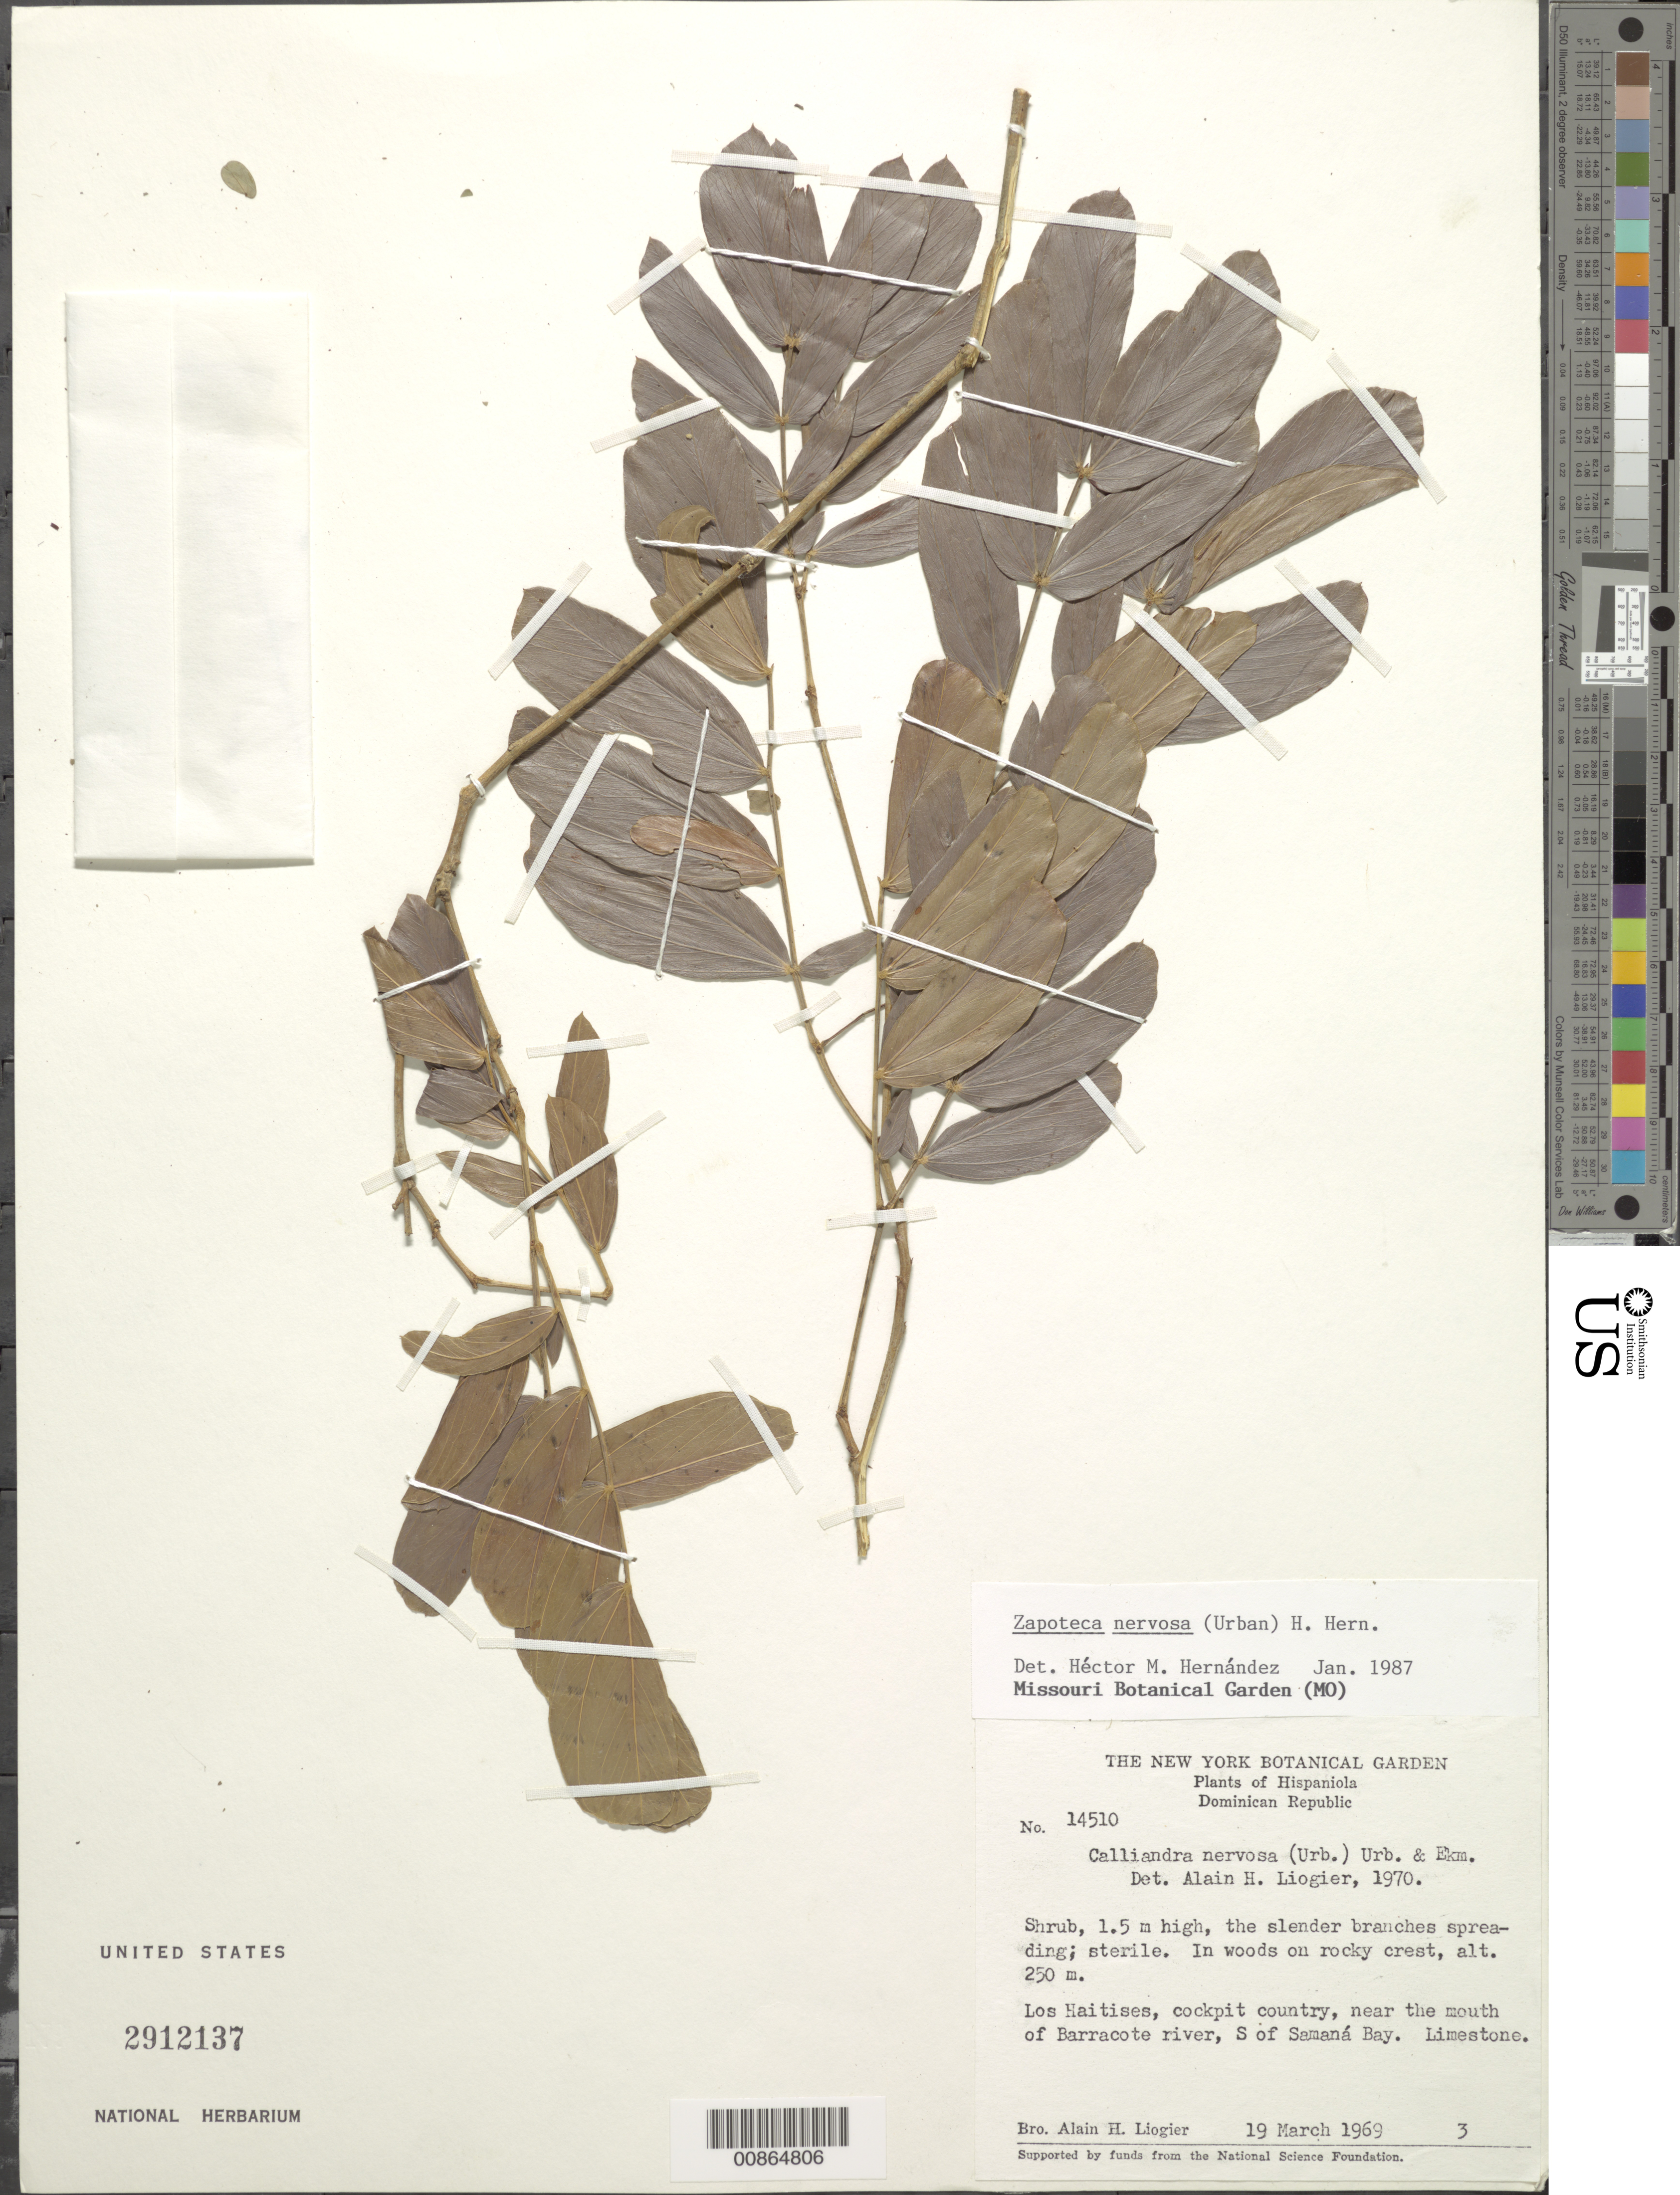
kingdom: Plantae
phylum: Tracheophyta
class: Magnoliopsida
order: Fabales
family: Fabaceae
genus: Zapoteca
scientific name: Zapoteca nervosa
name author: (Urb.) H.M. Hern.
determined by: Hernandez, H. M., (MO), Missouri Botanical Garden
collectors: A. H. Liogier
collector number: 14510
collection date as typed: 19 Mar 1969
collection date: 1969-03-19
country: Dominican Republic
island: Hispaniola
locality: Los Haitises, cockpit country, near the mouth of Barracote river, S of Samaná Bay.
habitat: In woods on rocky crest. Limestone.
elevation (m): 250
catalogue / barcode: US 2912137